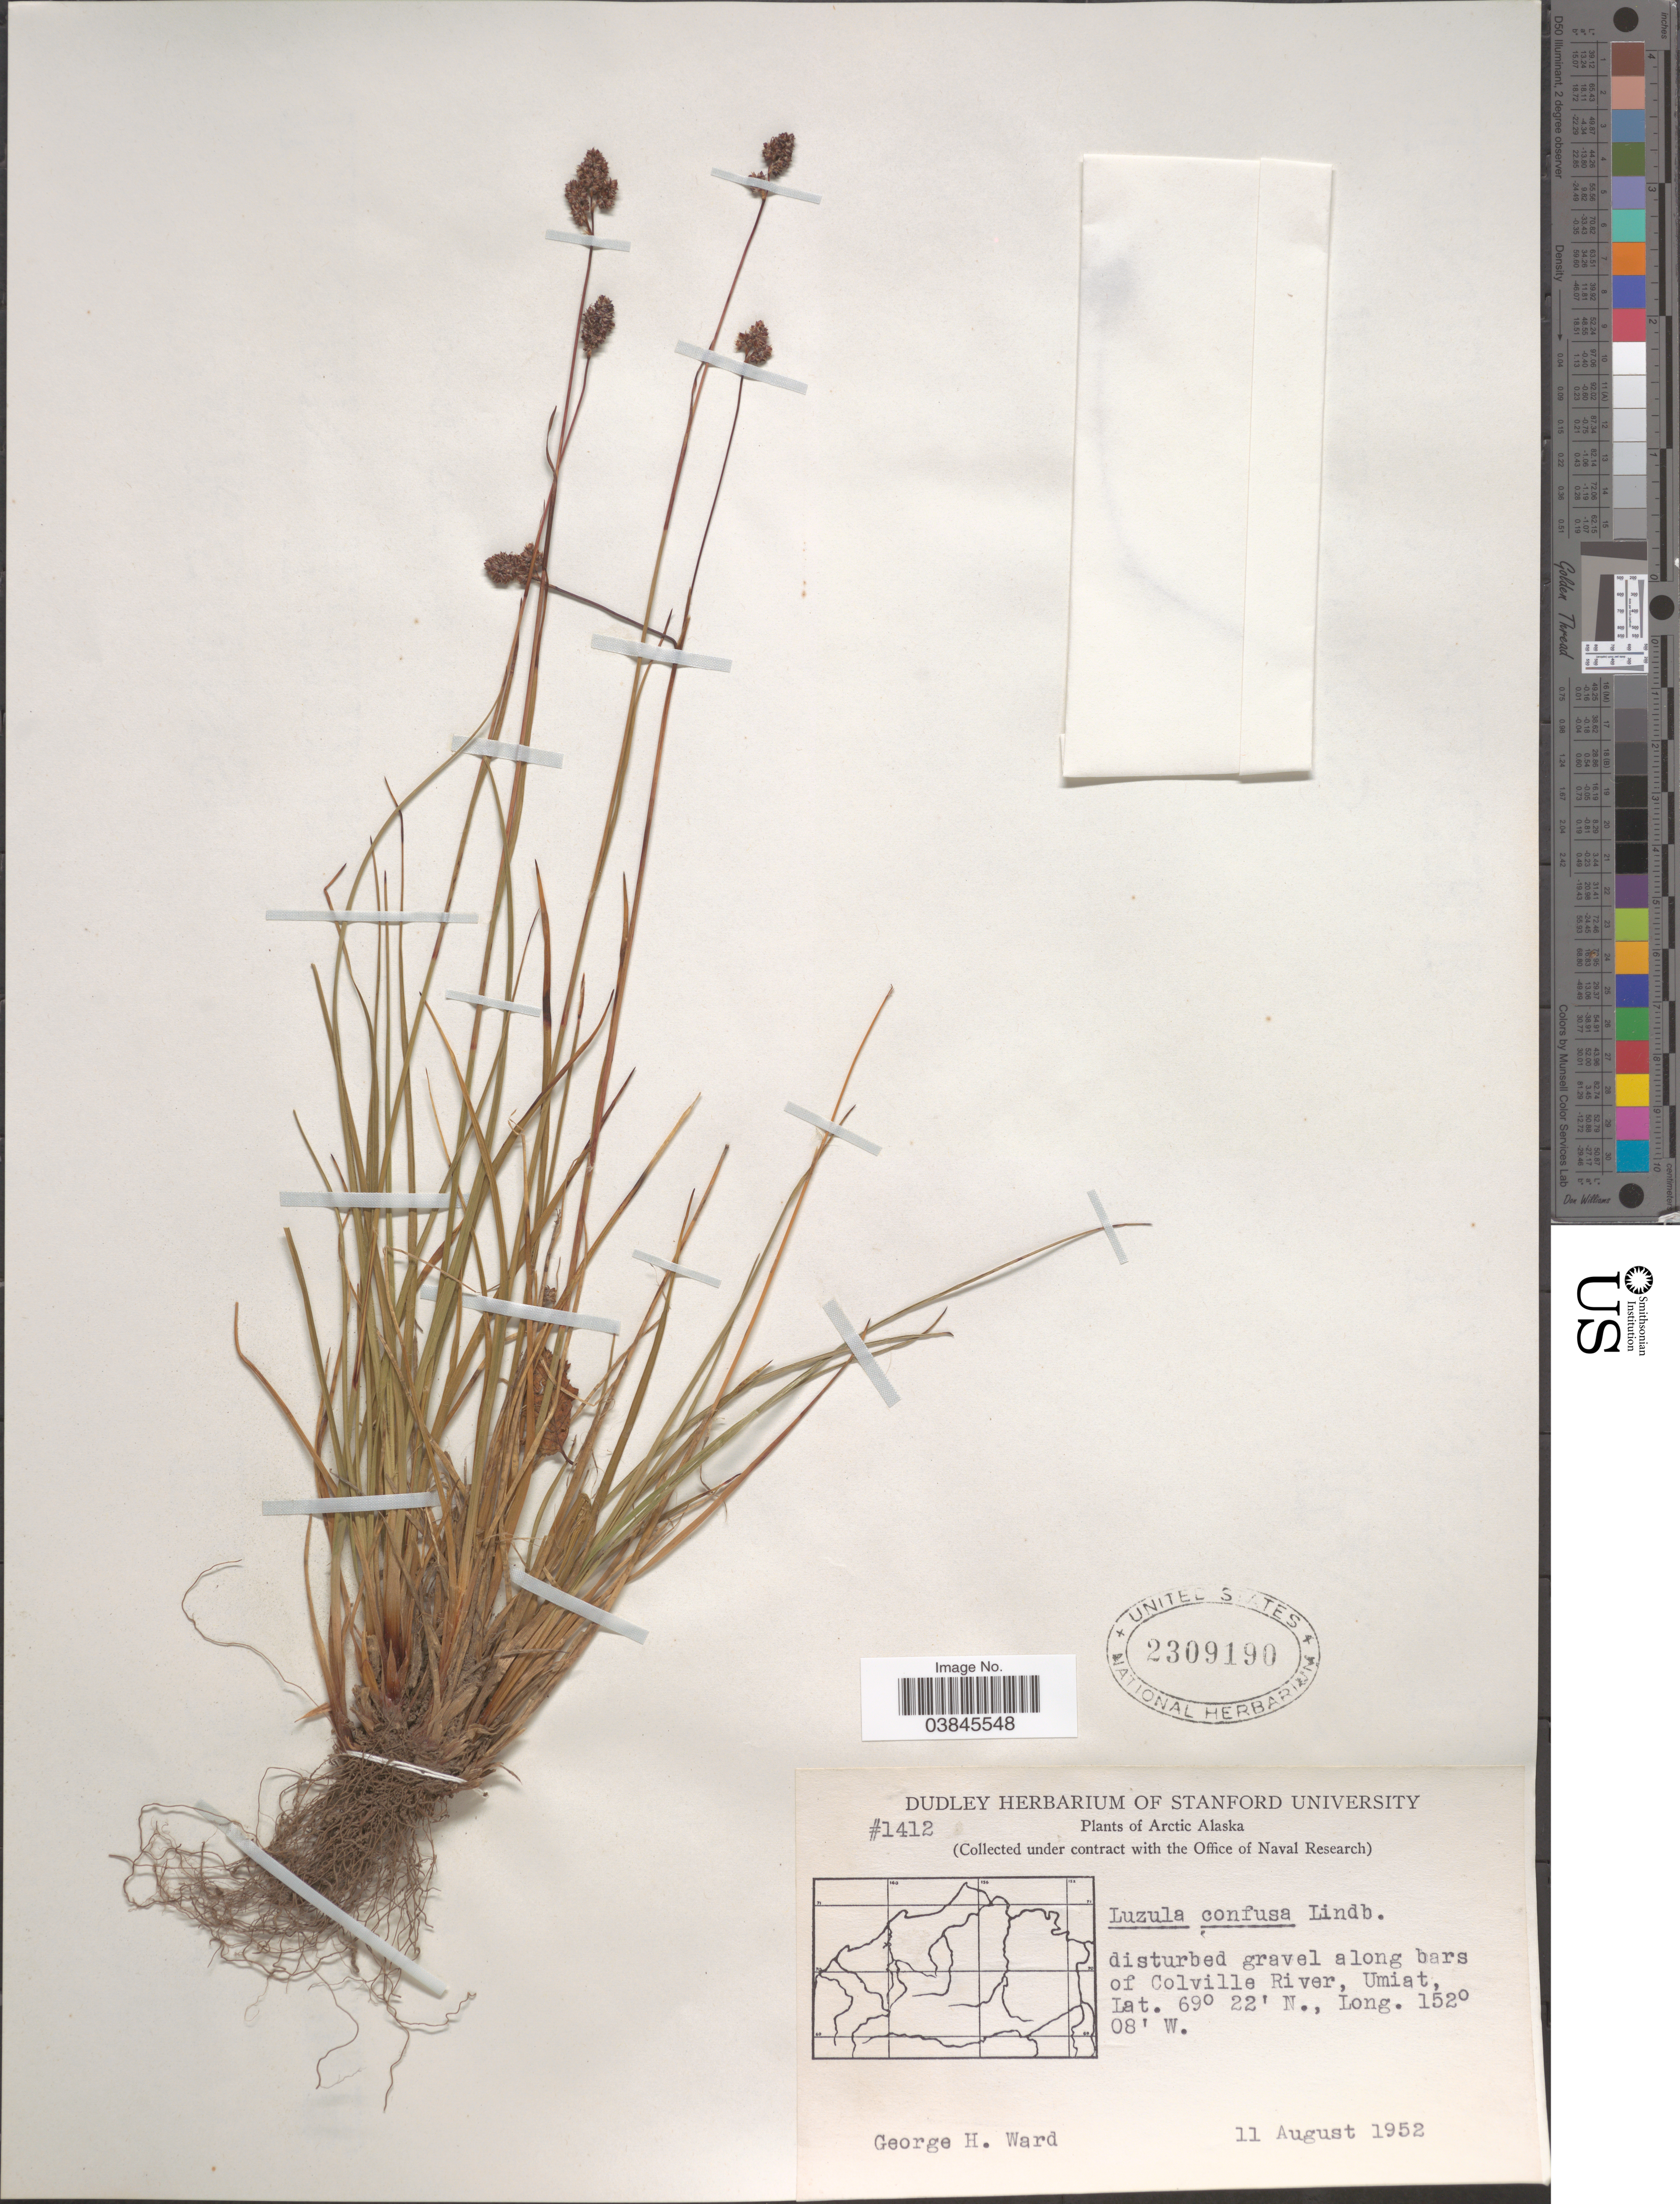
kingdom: Plantae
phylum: Tracheophyta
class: Liliopsida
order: Poales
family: Juncaceae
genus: Luzula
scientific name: Luzula confusa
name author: Lindeb.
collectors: G. H. Ward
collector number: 1412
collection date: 1952-08-11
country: United States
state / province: Alaska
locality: Arctic Alaska. Along bars of Colville River, Umiat.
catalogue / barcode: US 2309190